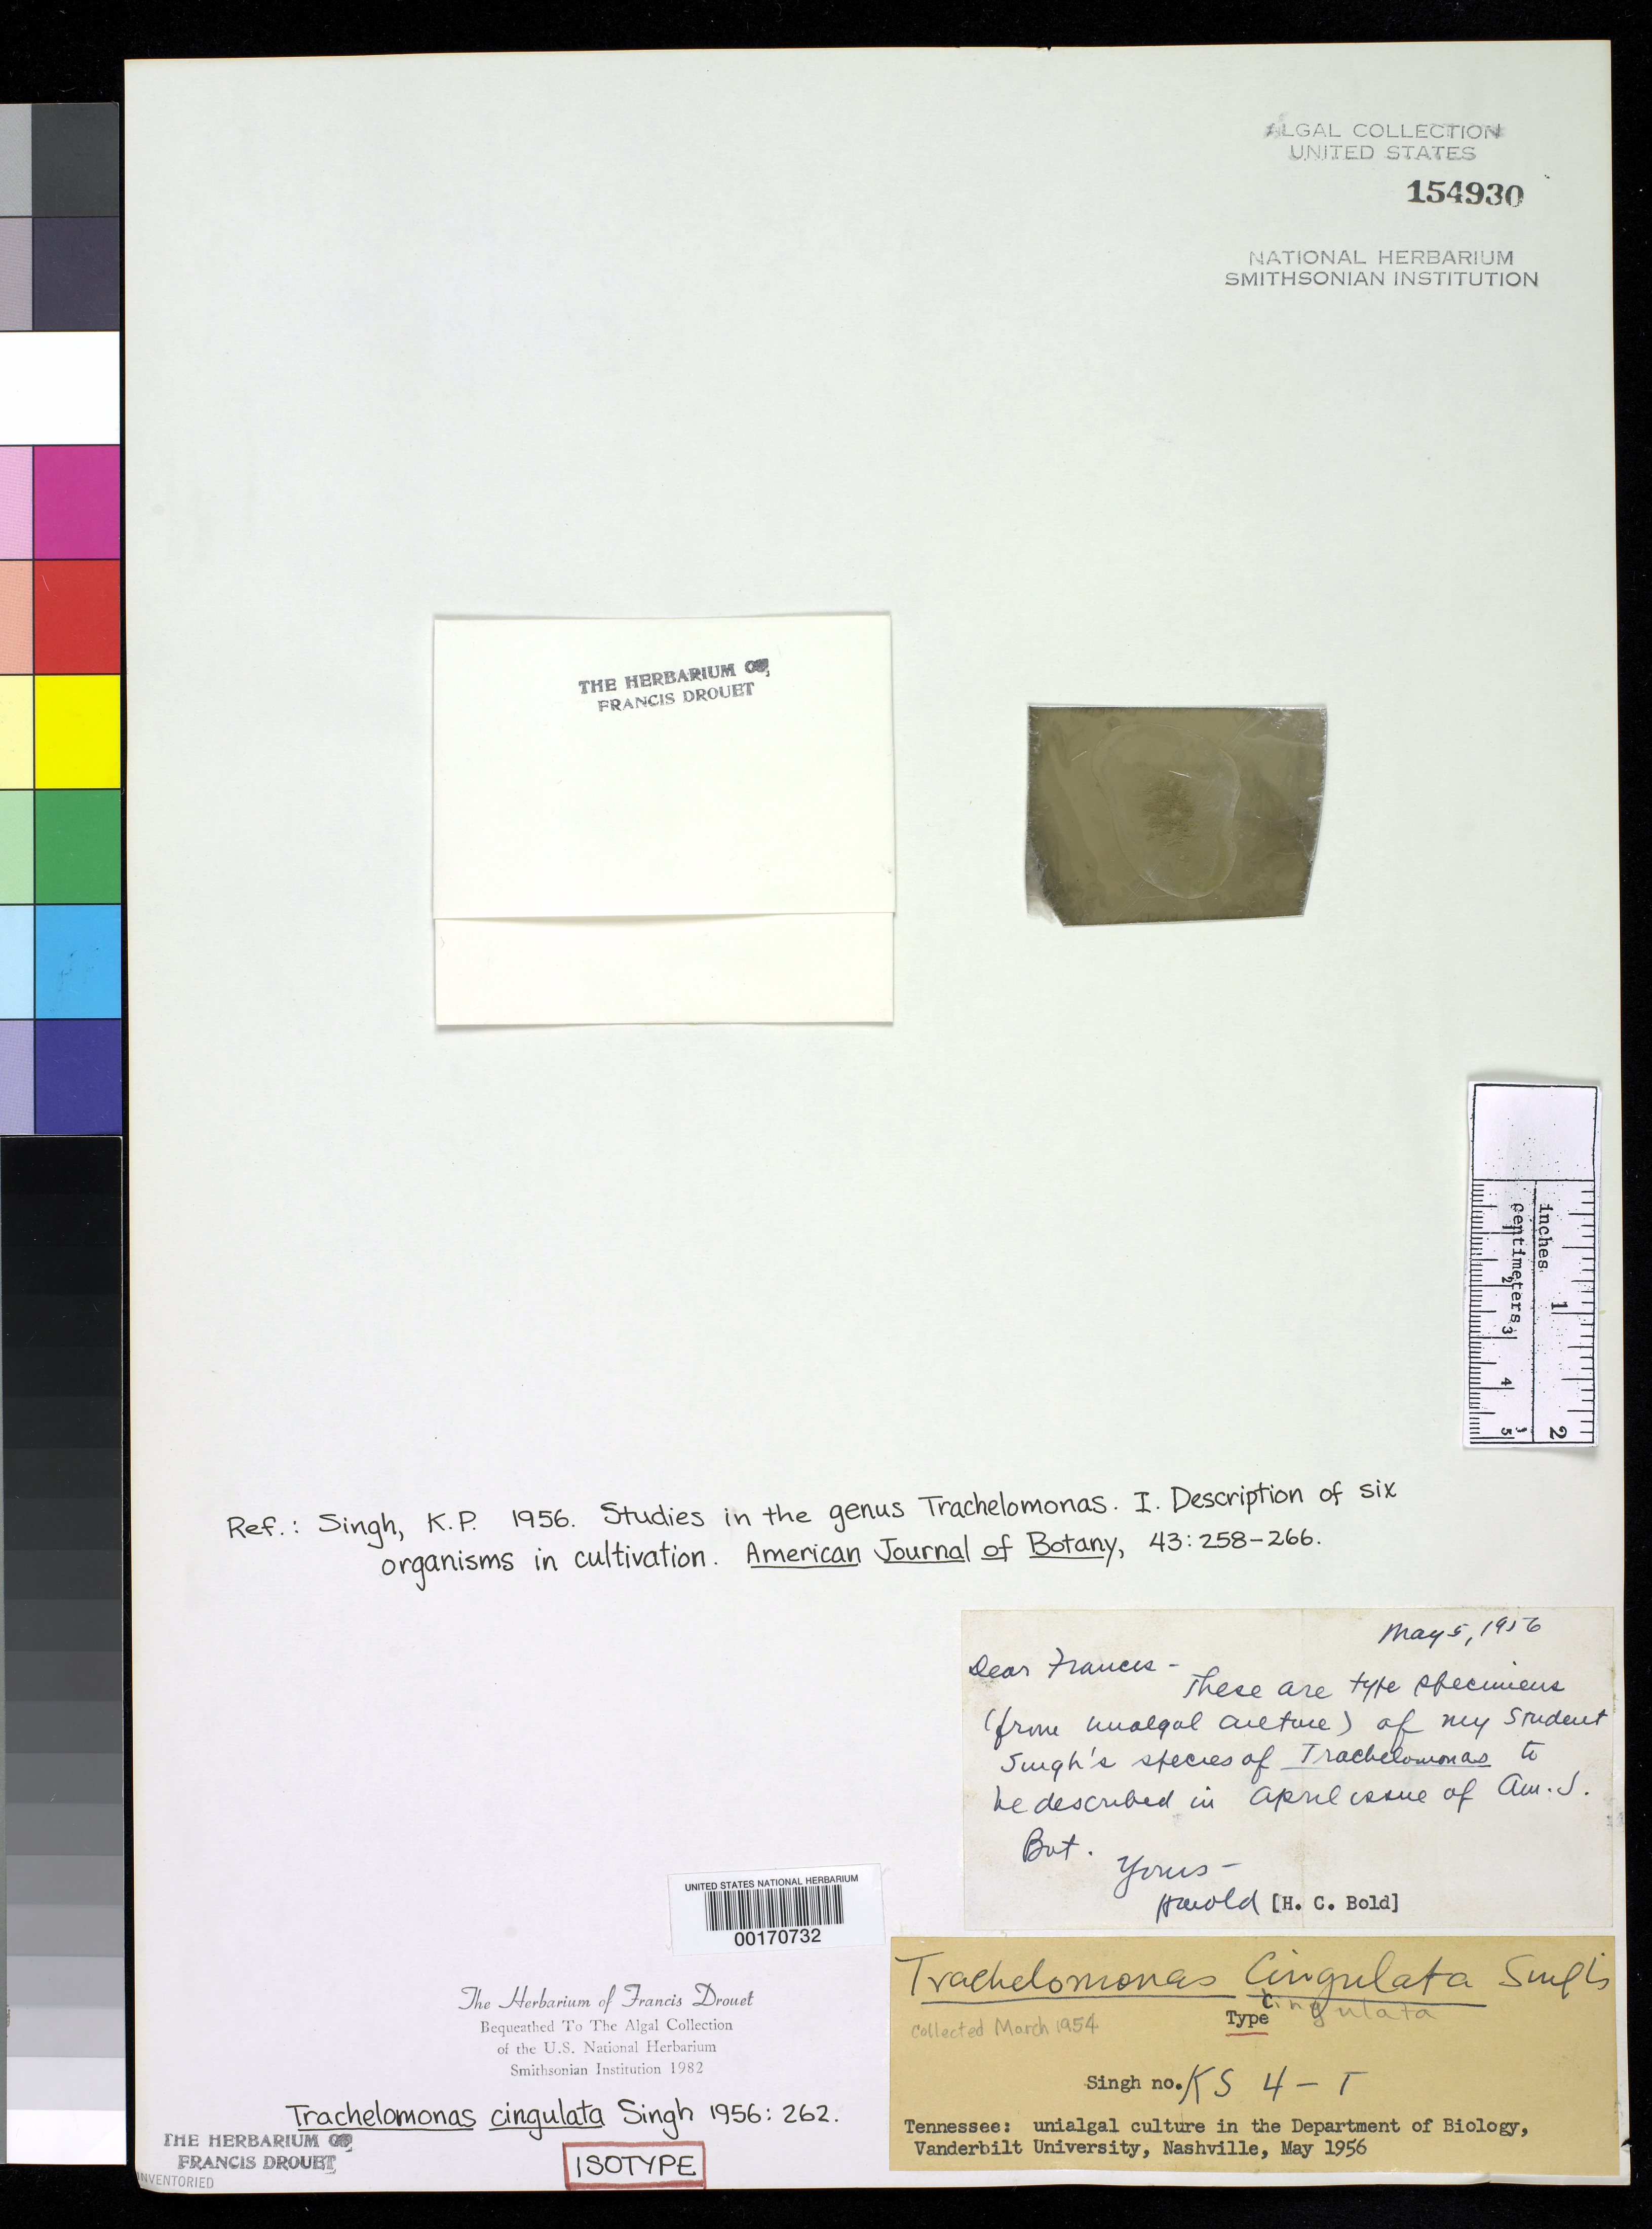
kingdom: Protozoa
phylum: Euglenozoa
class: Euglenoidea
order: Euglenida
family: Euglenaceae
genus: Trachelomonas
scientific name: Trachelomonas cingulata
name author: Kr.P. Singh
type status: Isotype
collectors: K. Singh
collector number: KS 4-T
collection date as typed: Mar 1954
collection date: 1954-03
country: United States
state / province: Tennessee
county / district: Davidson County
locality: Nashville, Vanderbilt University campus.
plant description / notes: Cultured, Biology Department, Vanderbilt University, Nashville, May 1956.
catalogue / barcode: US 154930